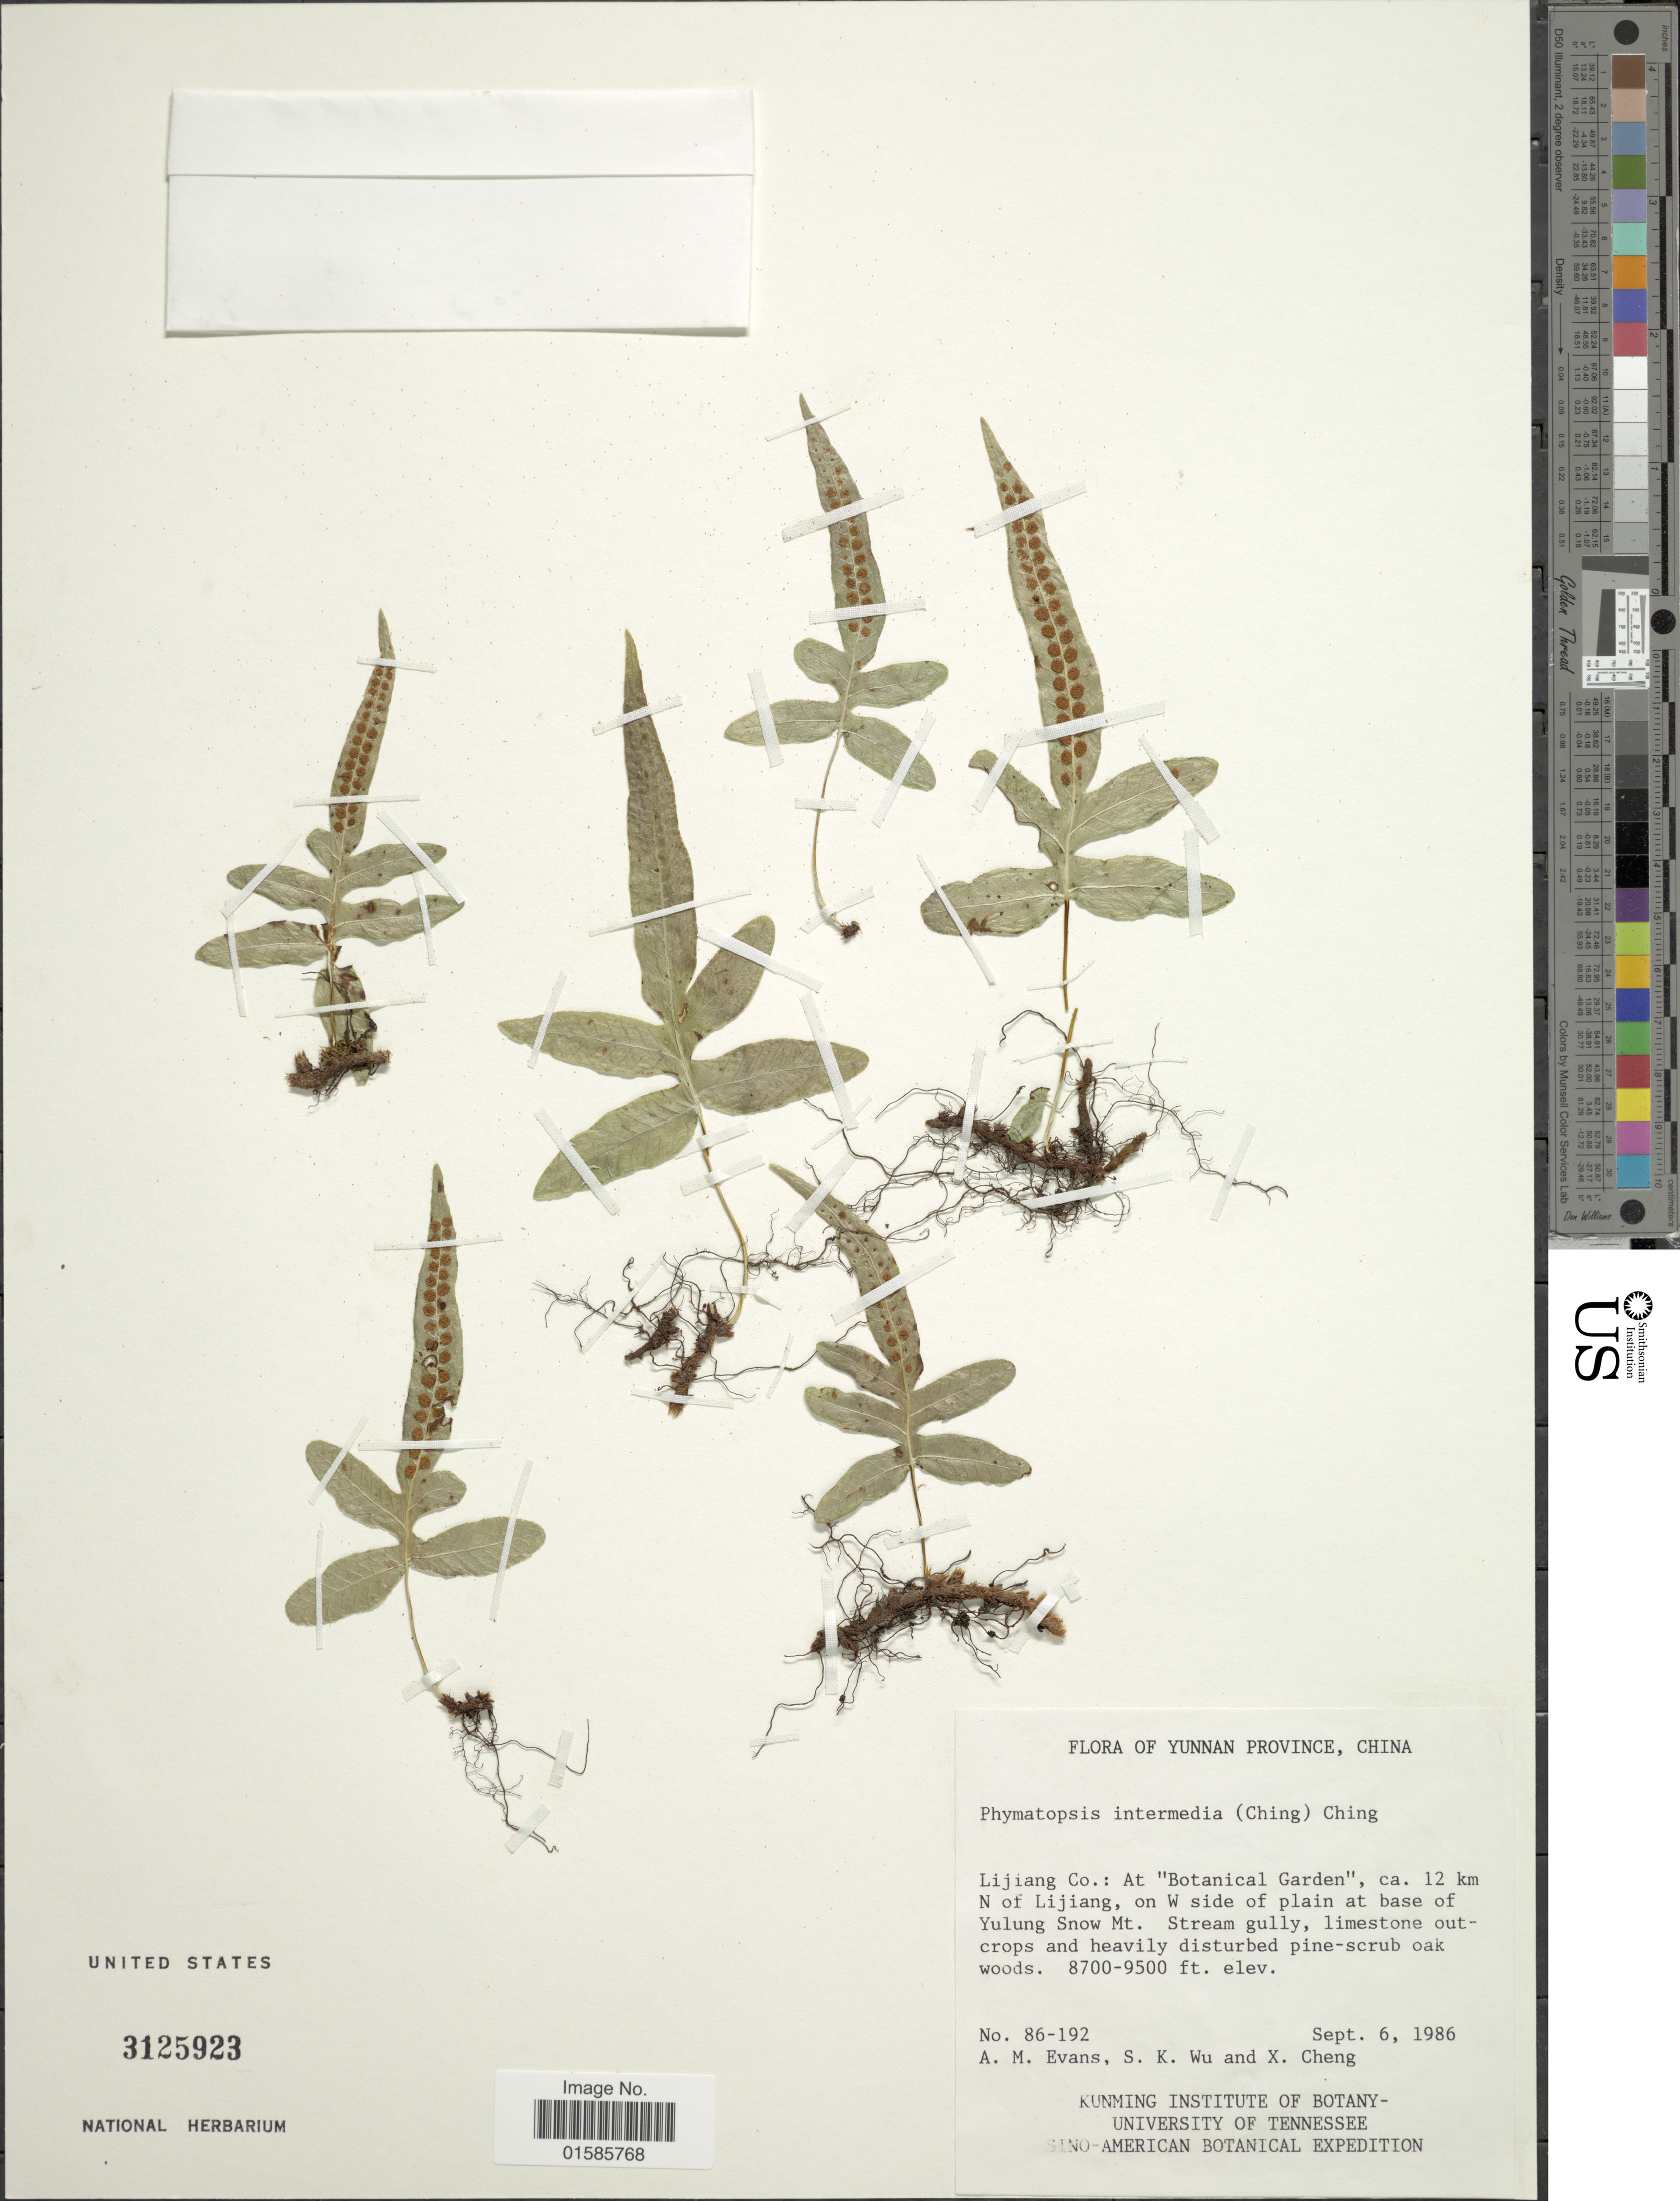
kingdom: Plantae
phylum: Tracheophyta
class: Polypodiopsida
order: Polypodiales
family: Polypodiaceae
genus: Microsorum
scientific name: Microsorum intermedia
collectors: A. M. Evans, S. K. Wu & X. Cheng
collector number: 86-192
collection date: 1986-09-06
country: China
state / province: Yunnan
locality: Lijiang Co: At 'Botanical Garden', ca. 12 km N of Lijiang, on W side of plain at base of Yulung Snow Mt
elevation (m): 2652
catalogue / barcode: US 3125923